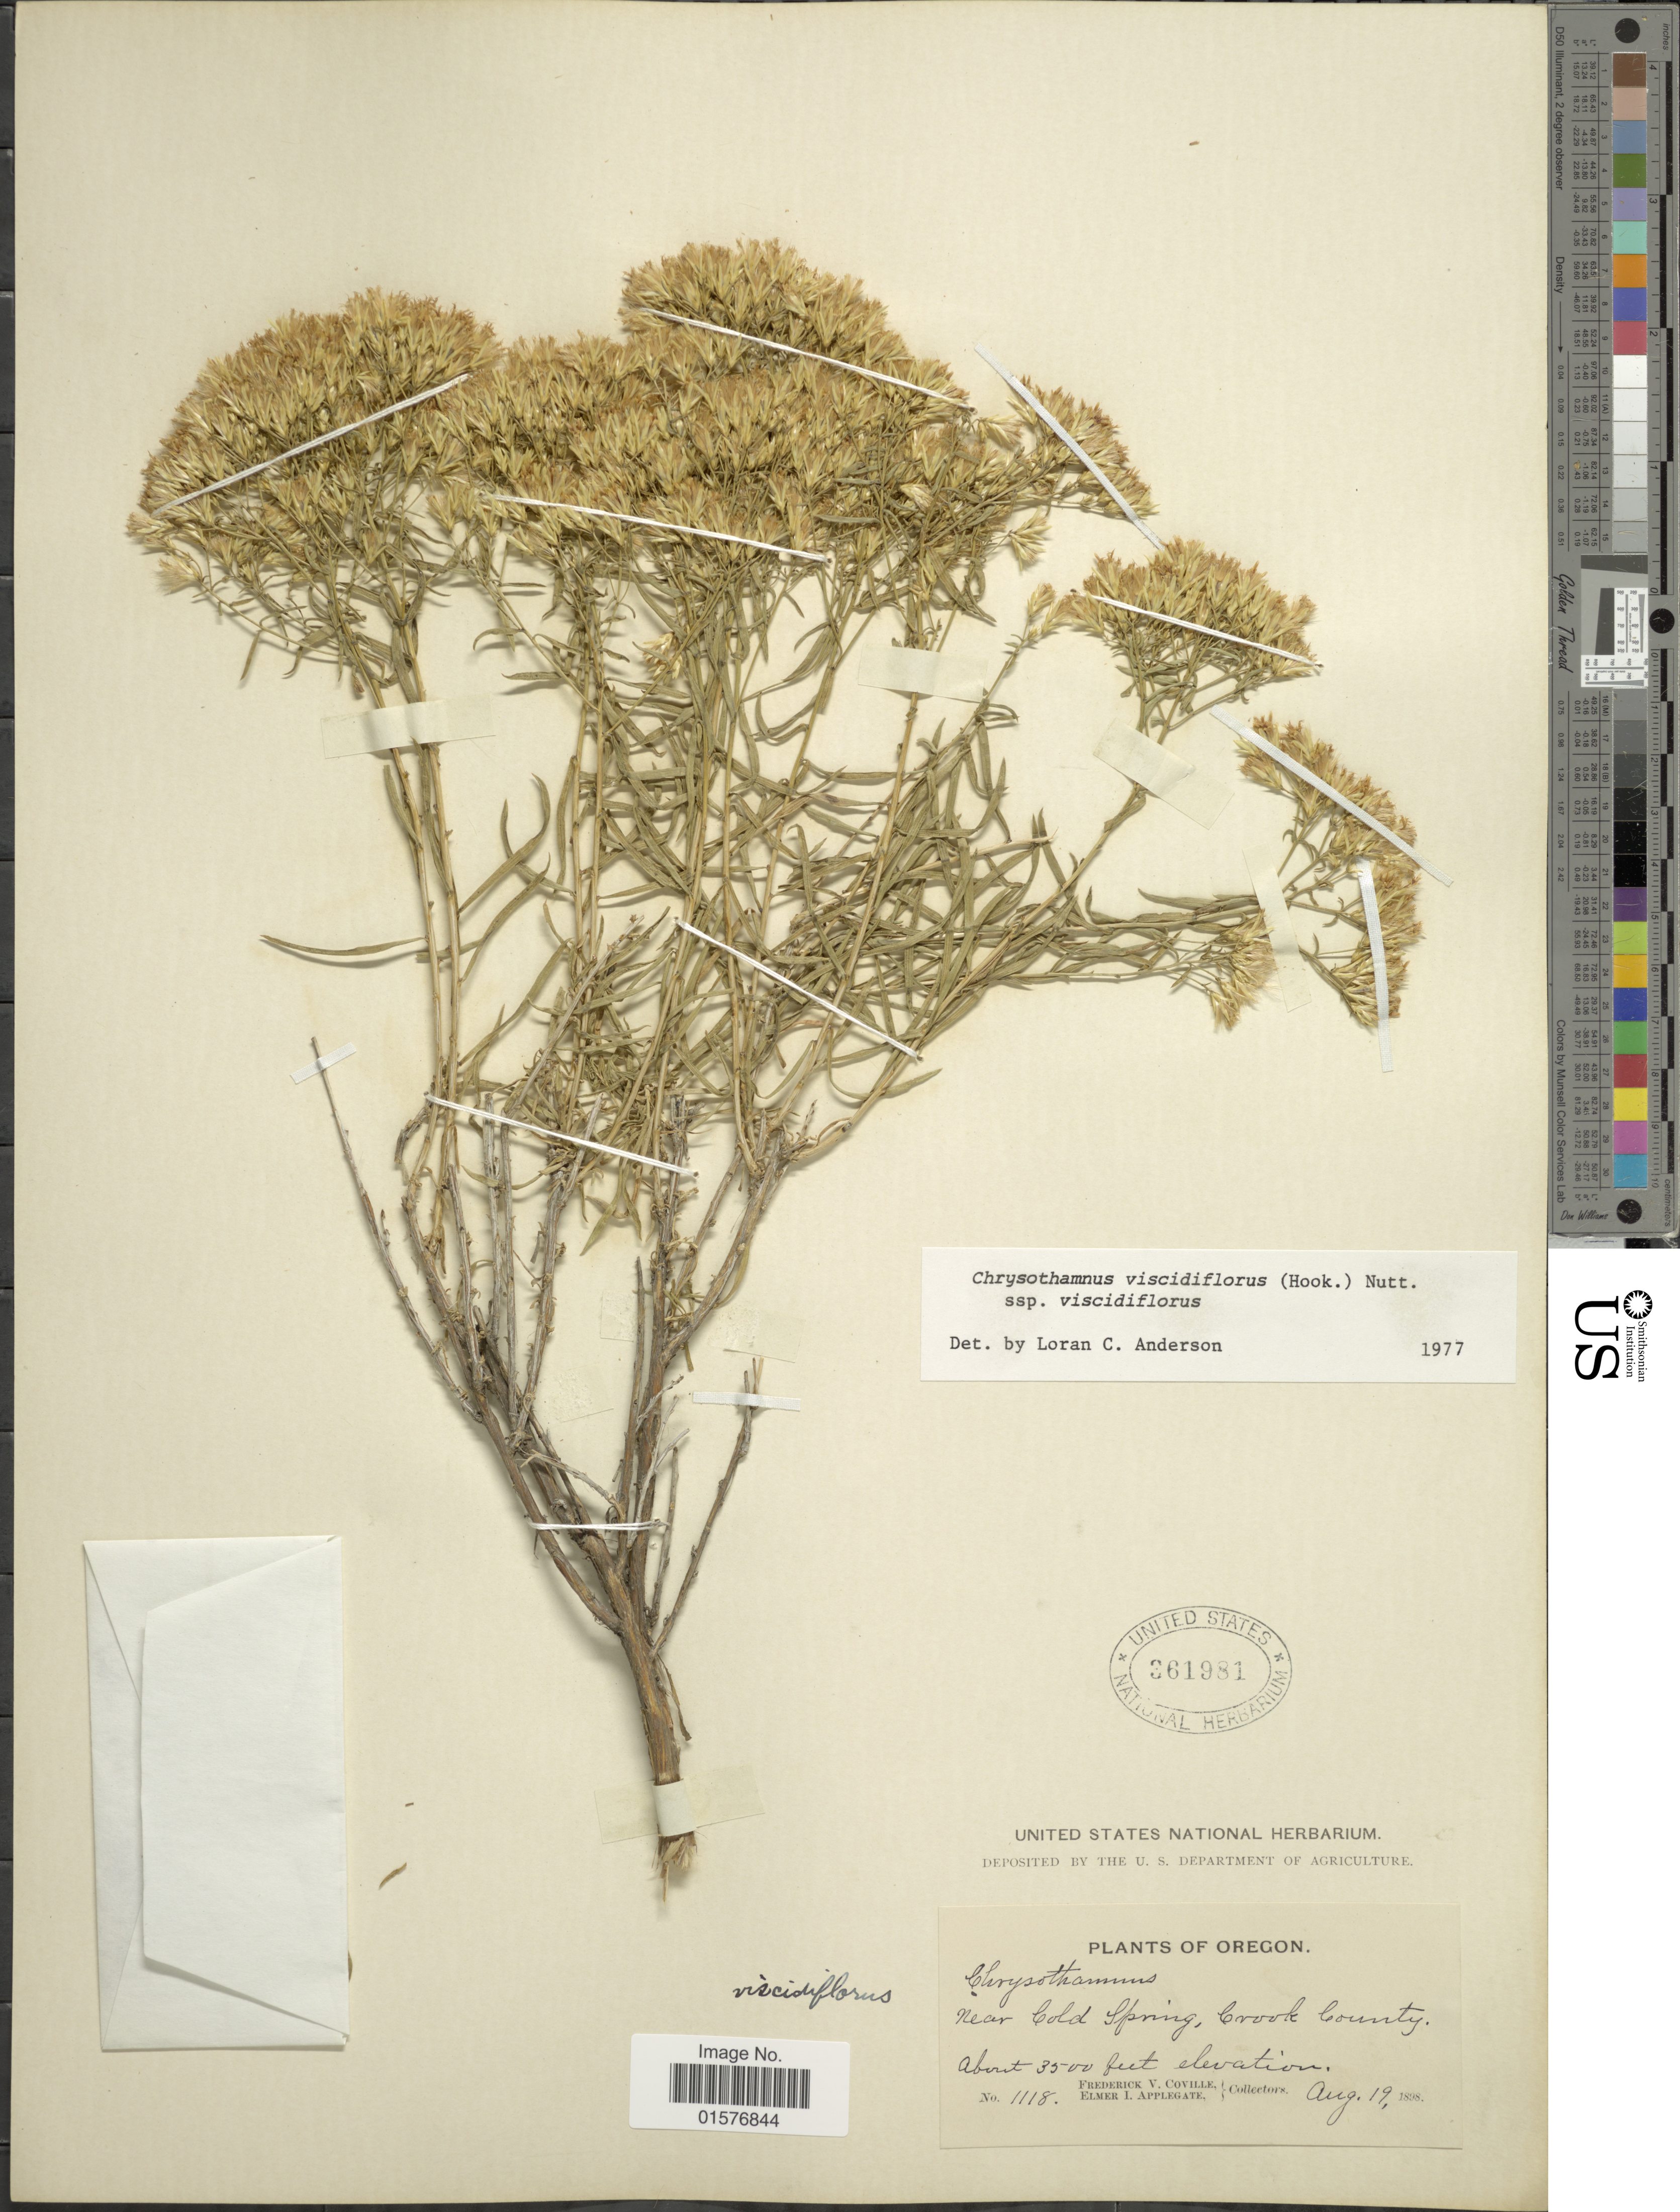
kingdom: Plantae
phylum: Tracheophyta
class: Magnoliopsida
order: Asterales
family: Asteraceae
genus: Chrysothamnus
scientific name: Chrysothamnus viscidiflorus subsp. viscidiflorus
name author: (Hook.) Nutt.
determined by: Urbatsch, Lowell E., Curator (LSU), Louisiana State University (UNITED STATES)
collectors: F. V. Coville & E. I. Applegate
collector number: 1118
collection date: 1898-08-19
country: United States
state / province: Oregon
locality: Near Cold Springs, Crook County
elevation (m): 1067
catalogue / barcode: US 361981